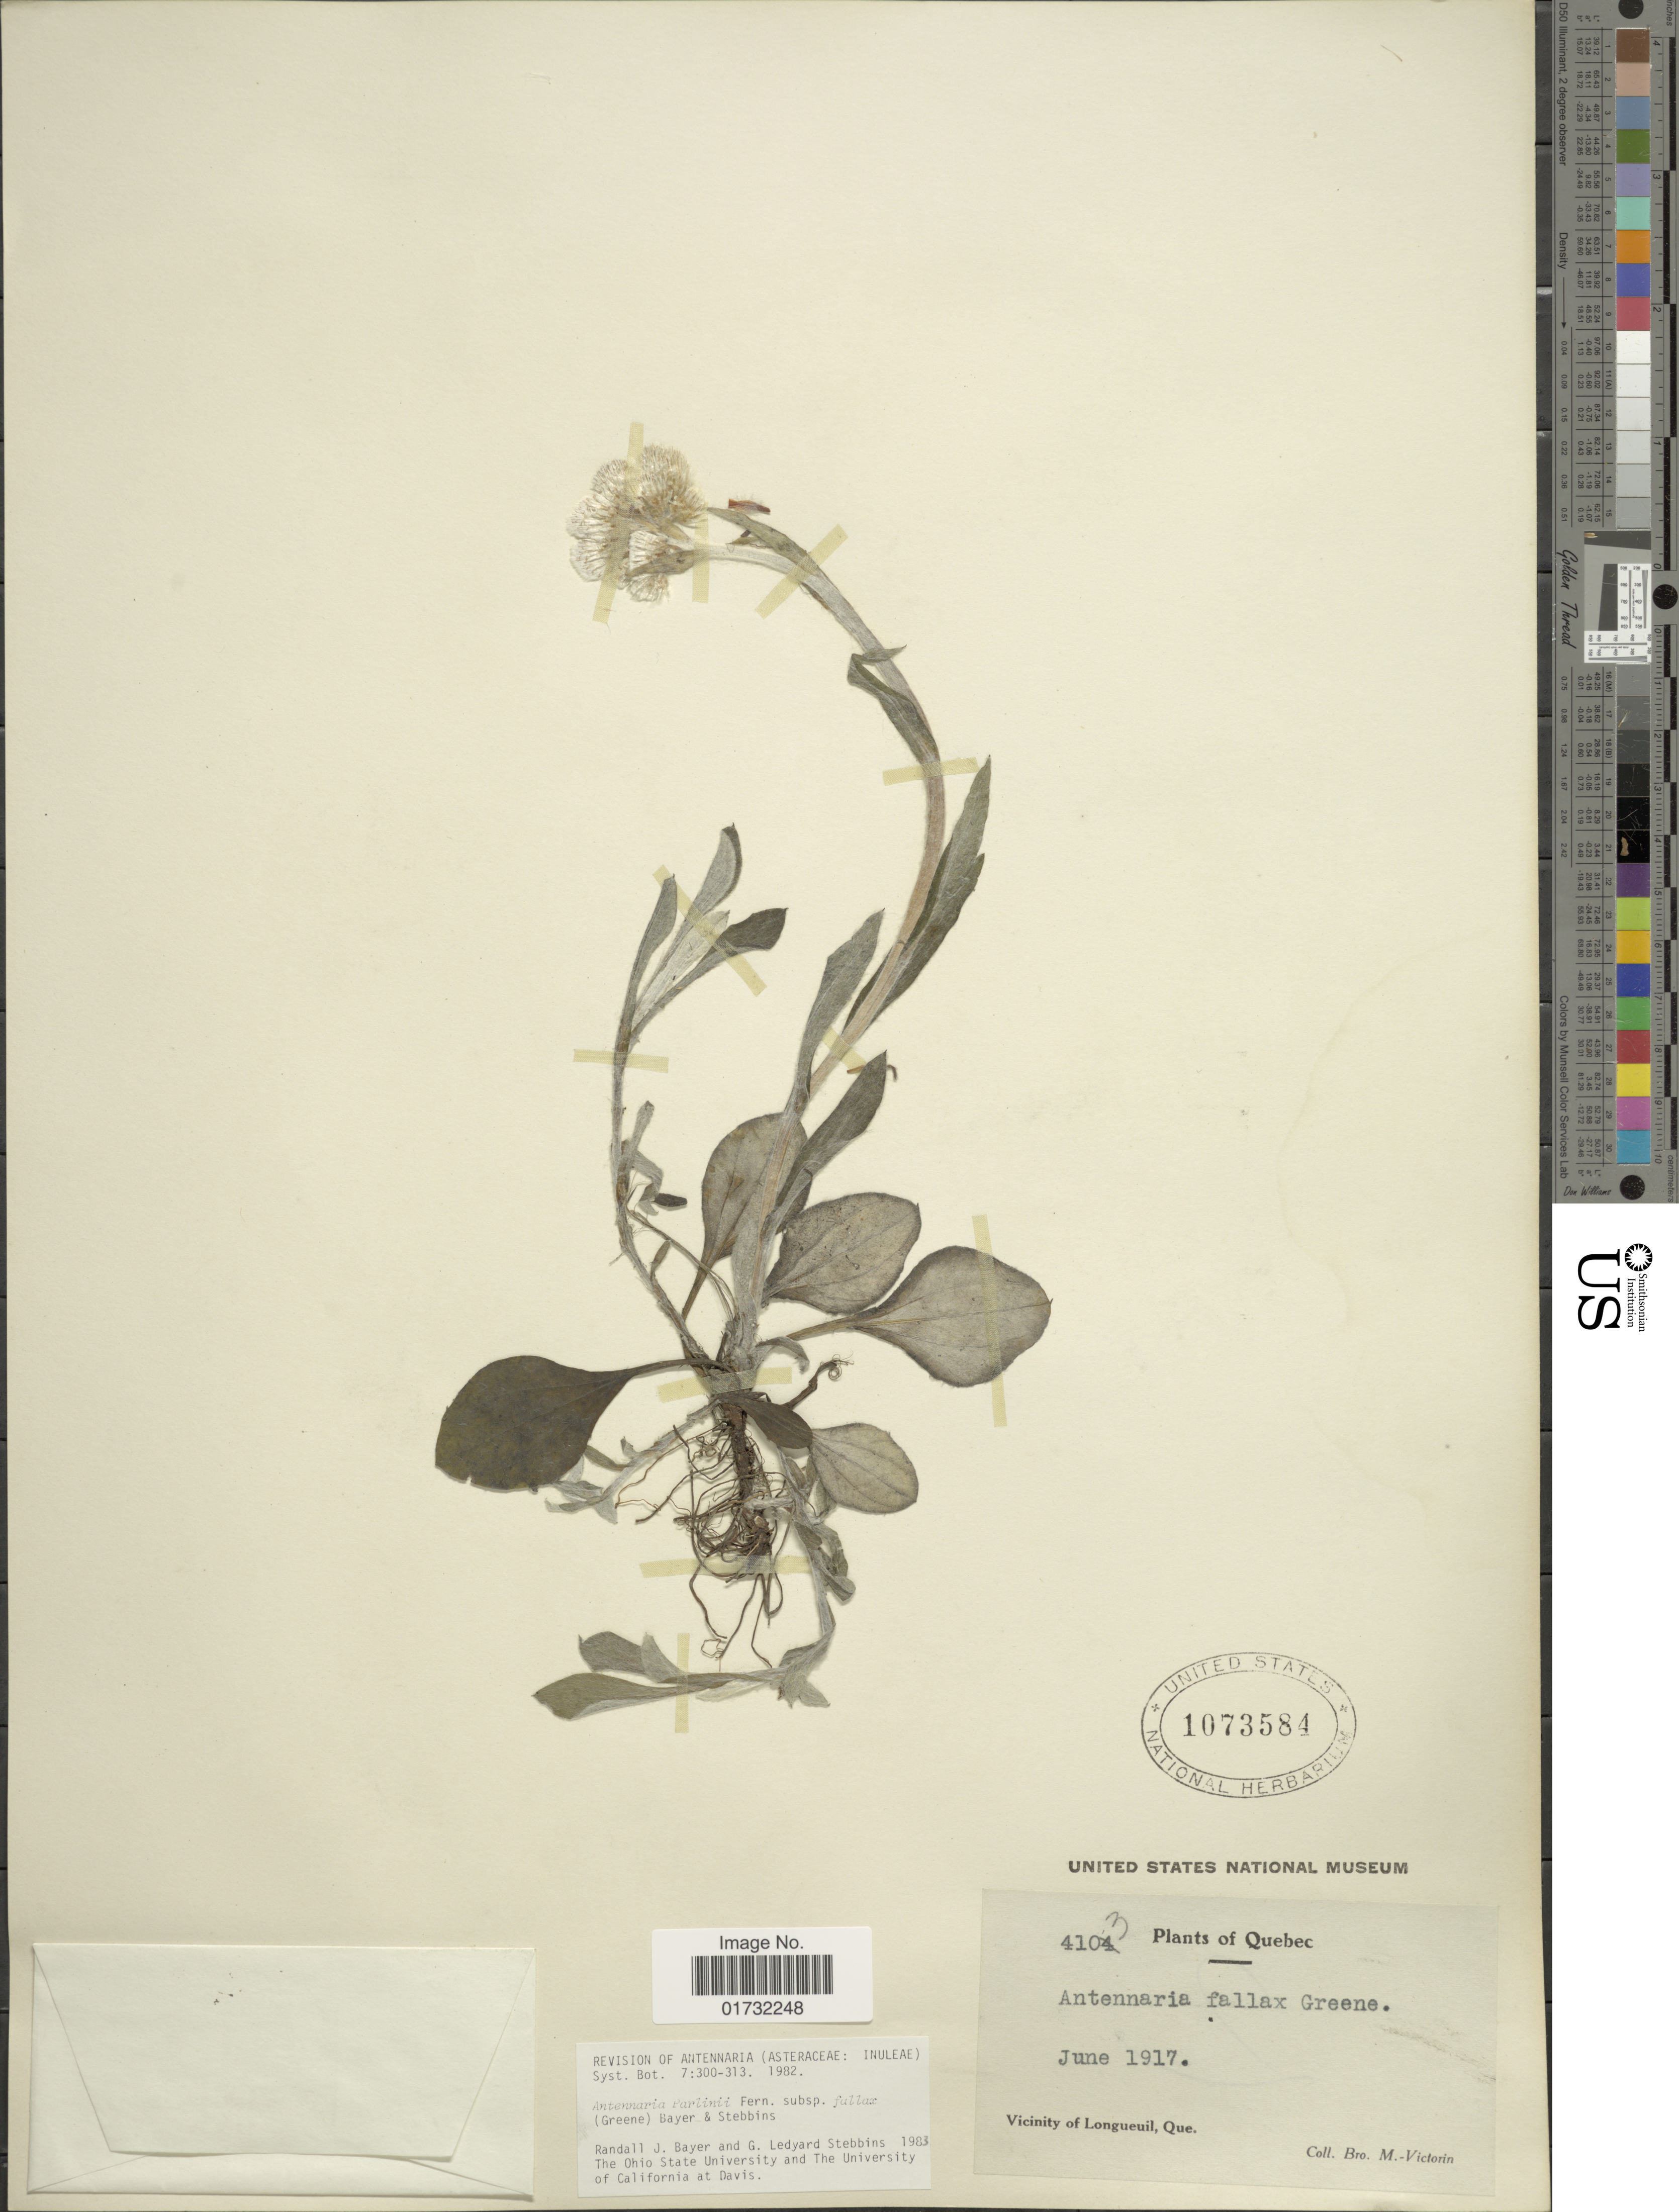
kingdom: Plantae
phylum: Tracheophyta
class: Magnoliopsida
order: Asterales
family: Asteraceae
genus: Antennaria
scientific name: Antennaria parlinii subsp. fallax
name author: (Greene) R.J. Bayer & Stebbins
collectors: Fr. Marie-Victorin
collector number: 4103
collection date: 1917-06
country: Canada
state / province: Quebec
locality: Vicinity of Longueuil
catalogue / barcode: US 1073584